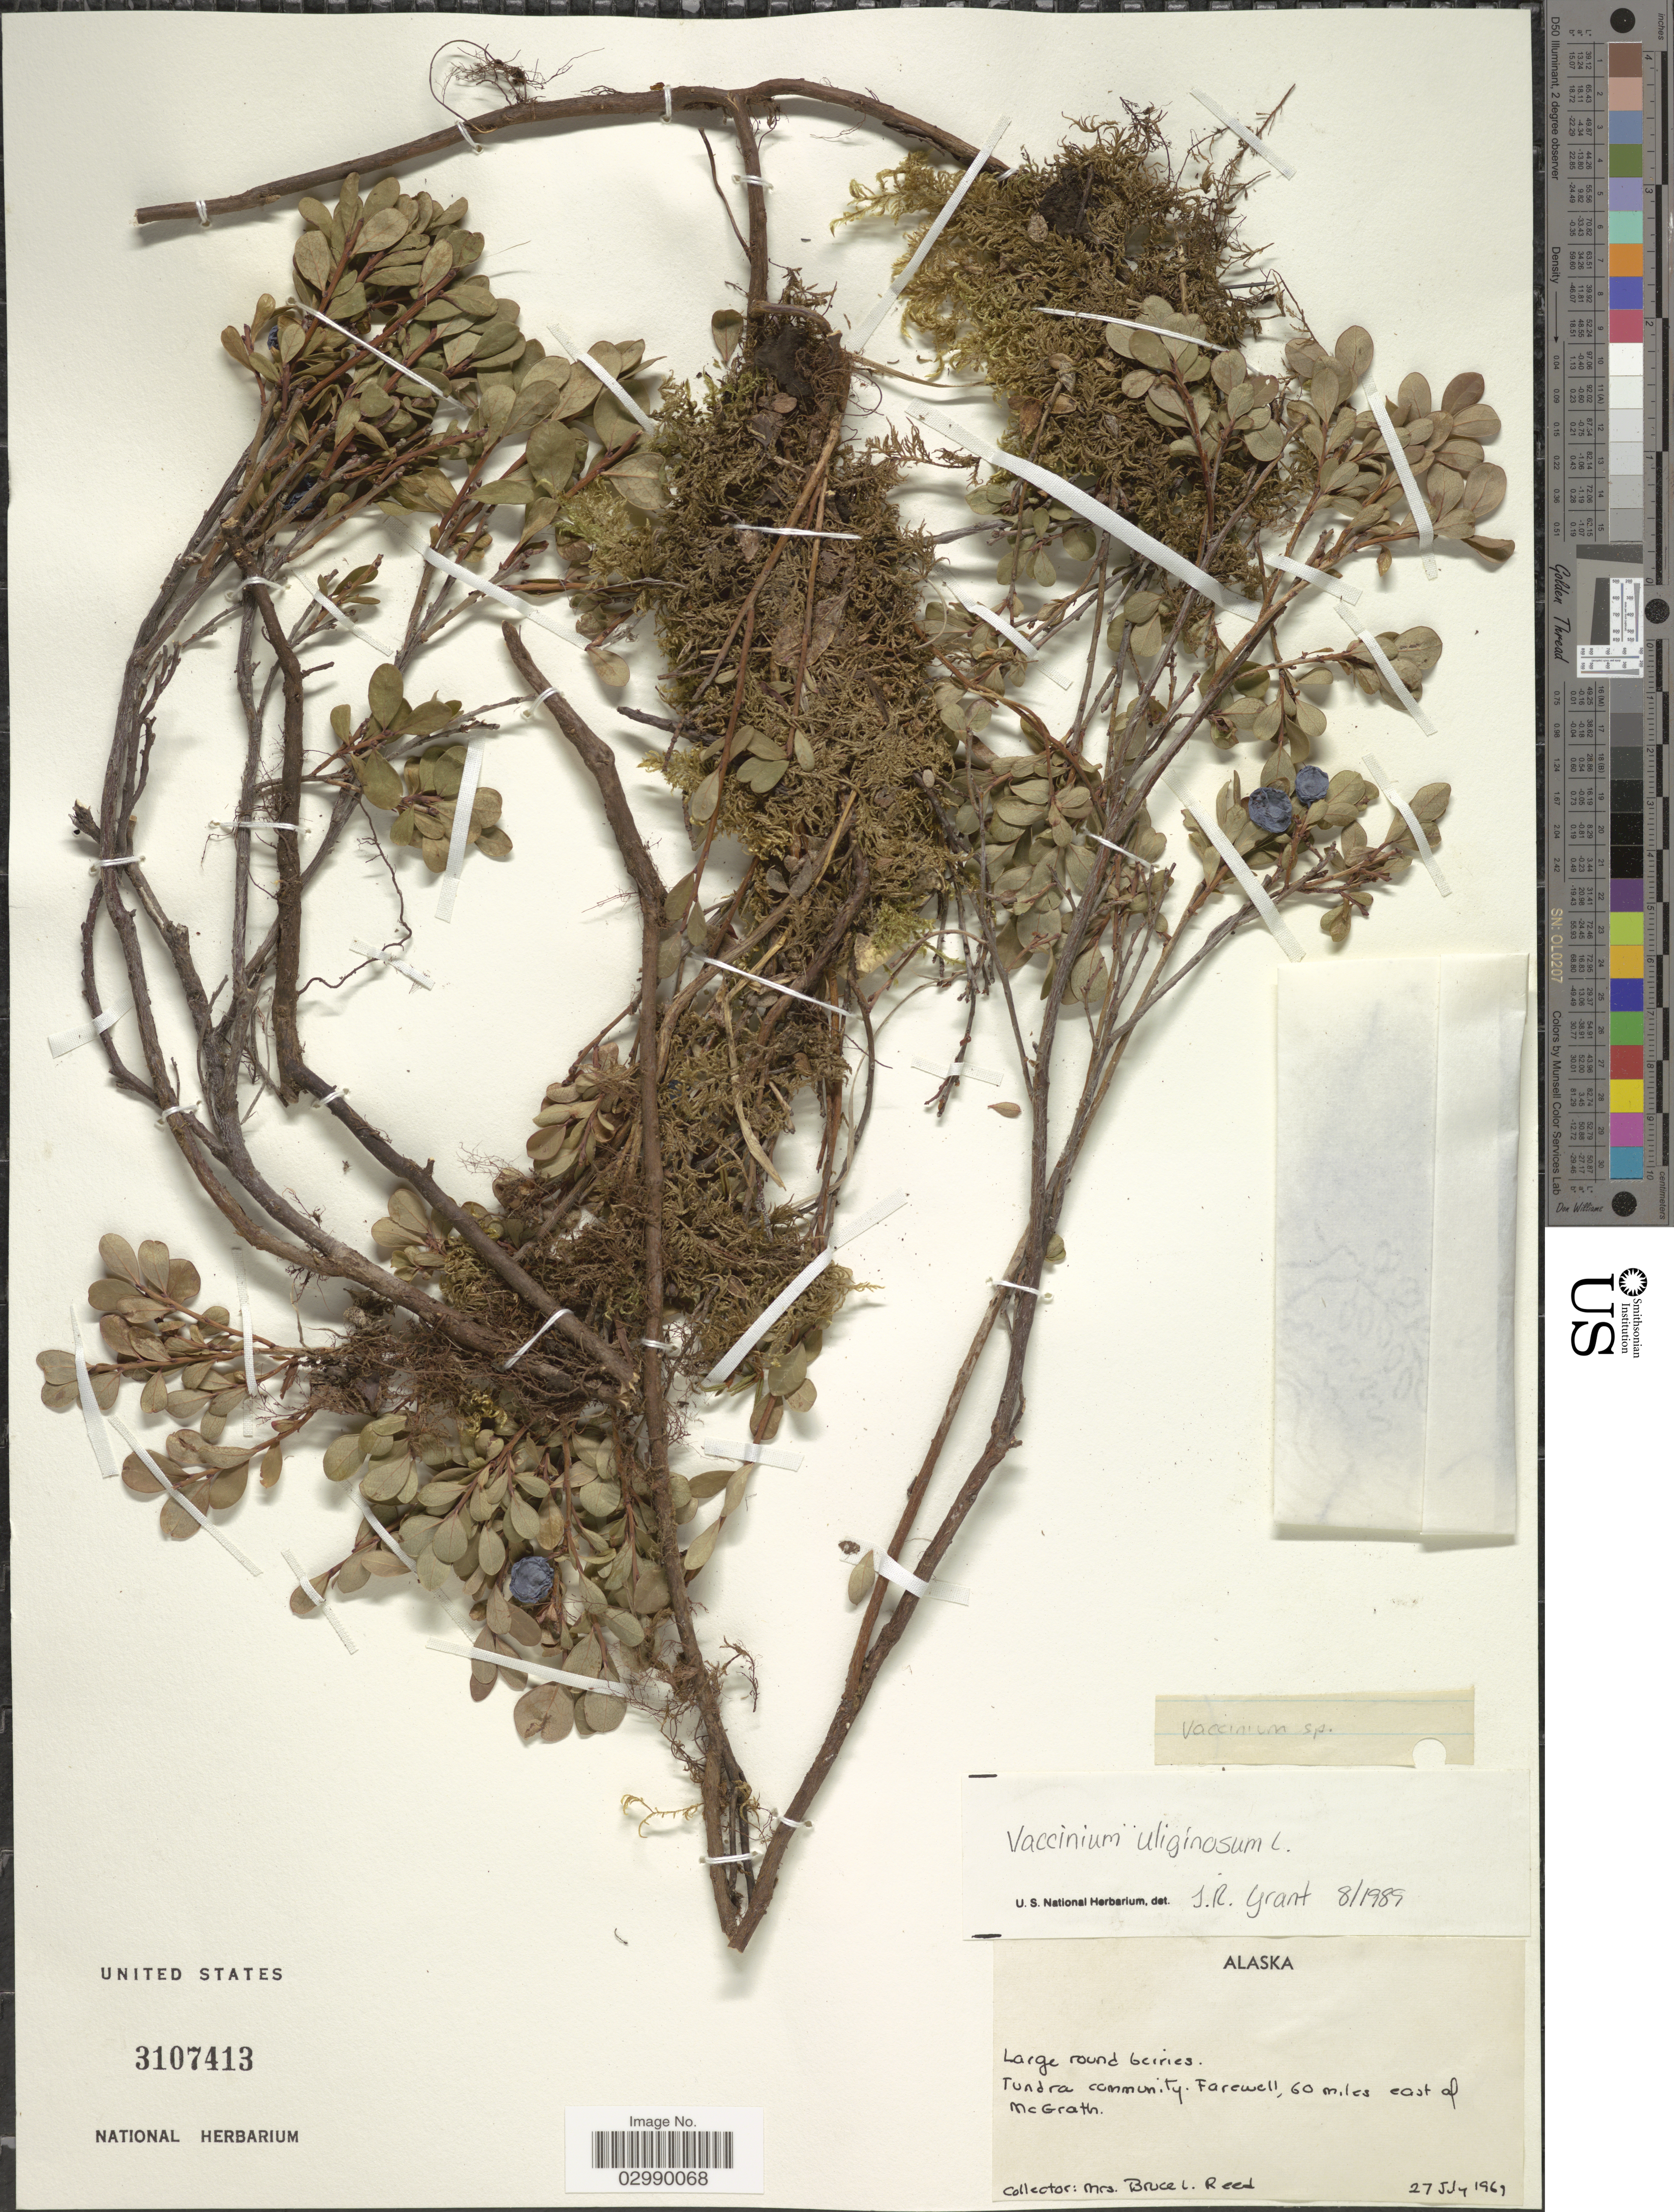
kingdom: Plantae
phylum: Tracheophyta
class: Magnoliopsida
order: Ericales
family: Ericaceae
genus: Vaccinium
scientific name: Vaccinium uliginosum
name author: L.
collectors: B. Reed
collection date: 1969-07-27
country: United States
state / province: Alaska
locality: Tundra community, Farewell, 60 miles east of McGrath.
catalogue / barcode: US 3107413